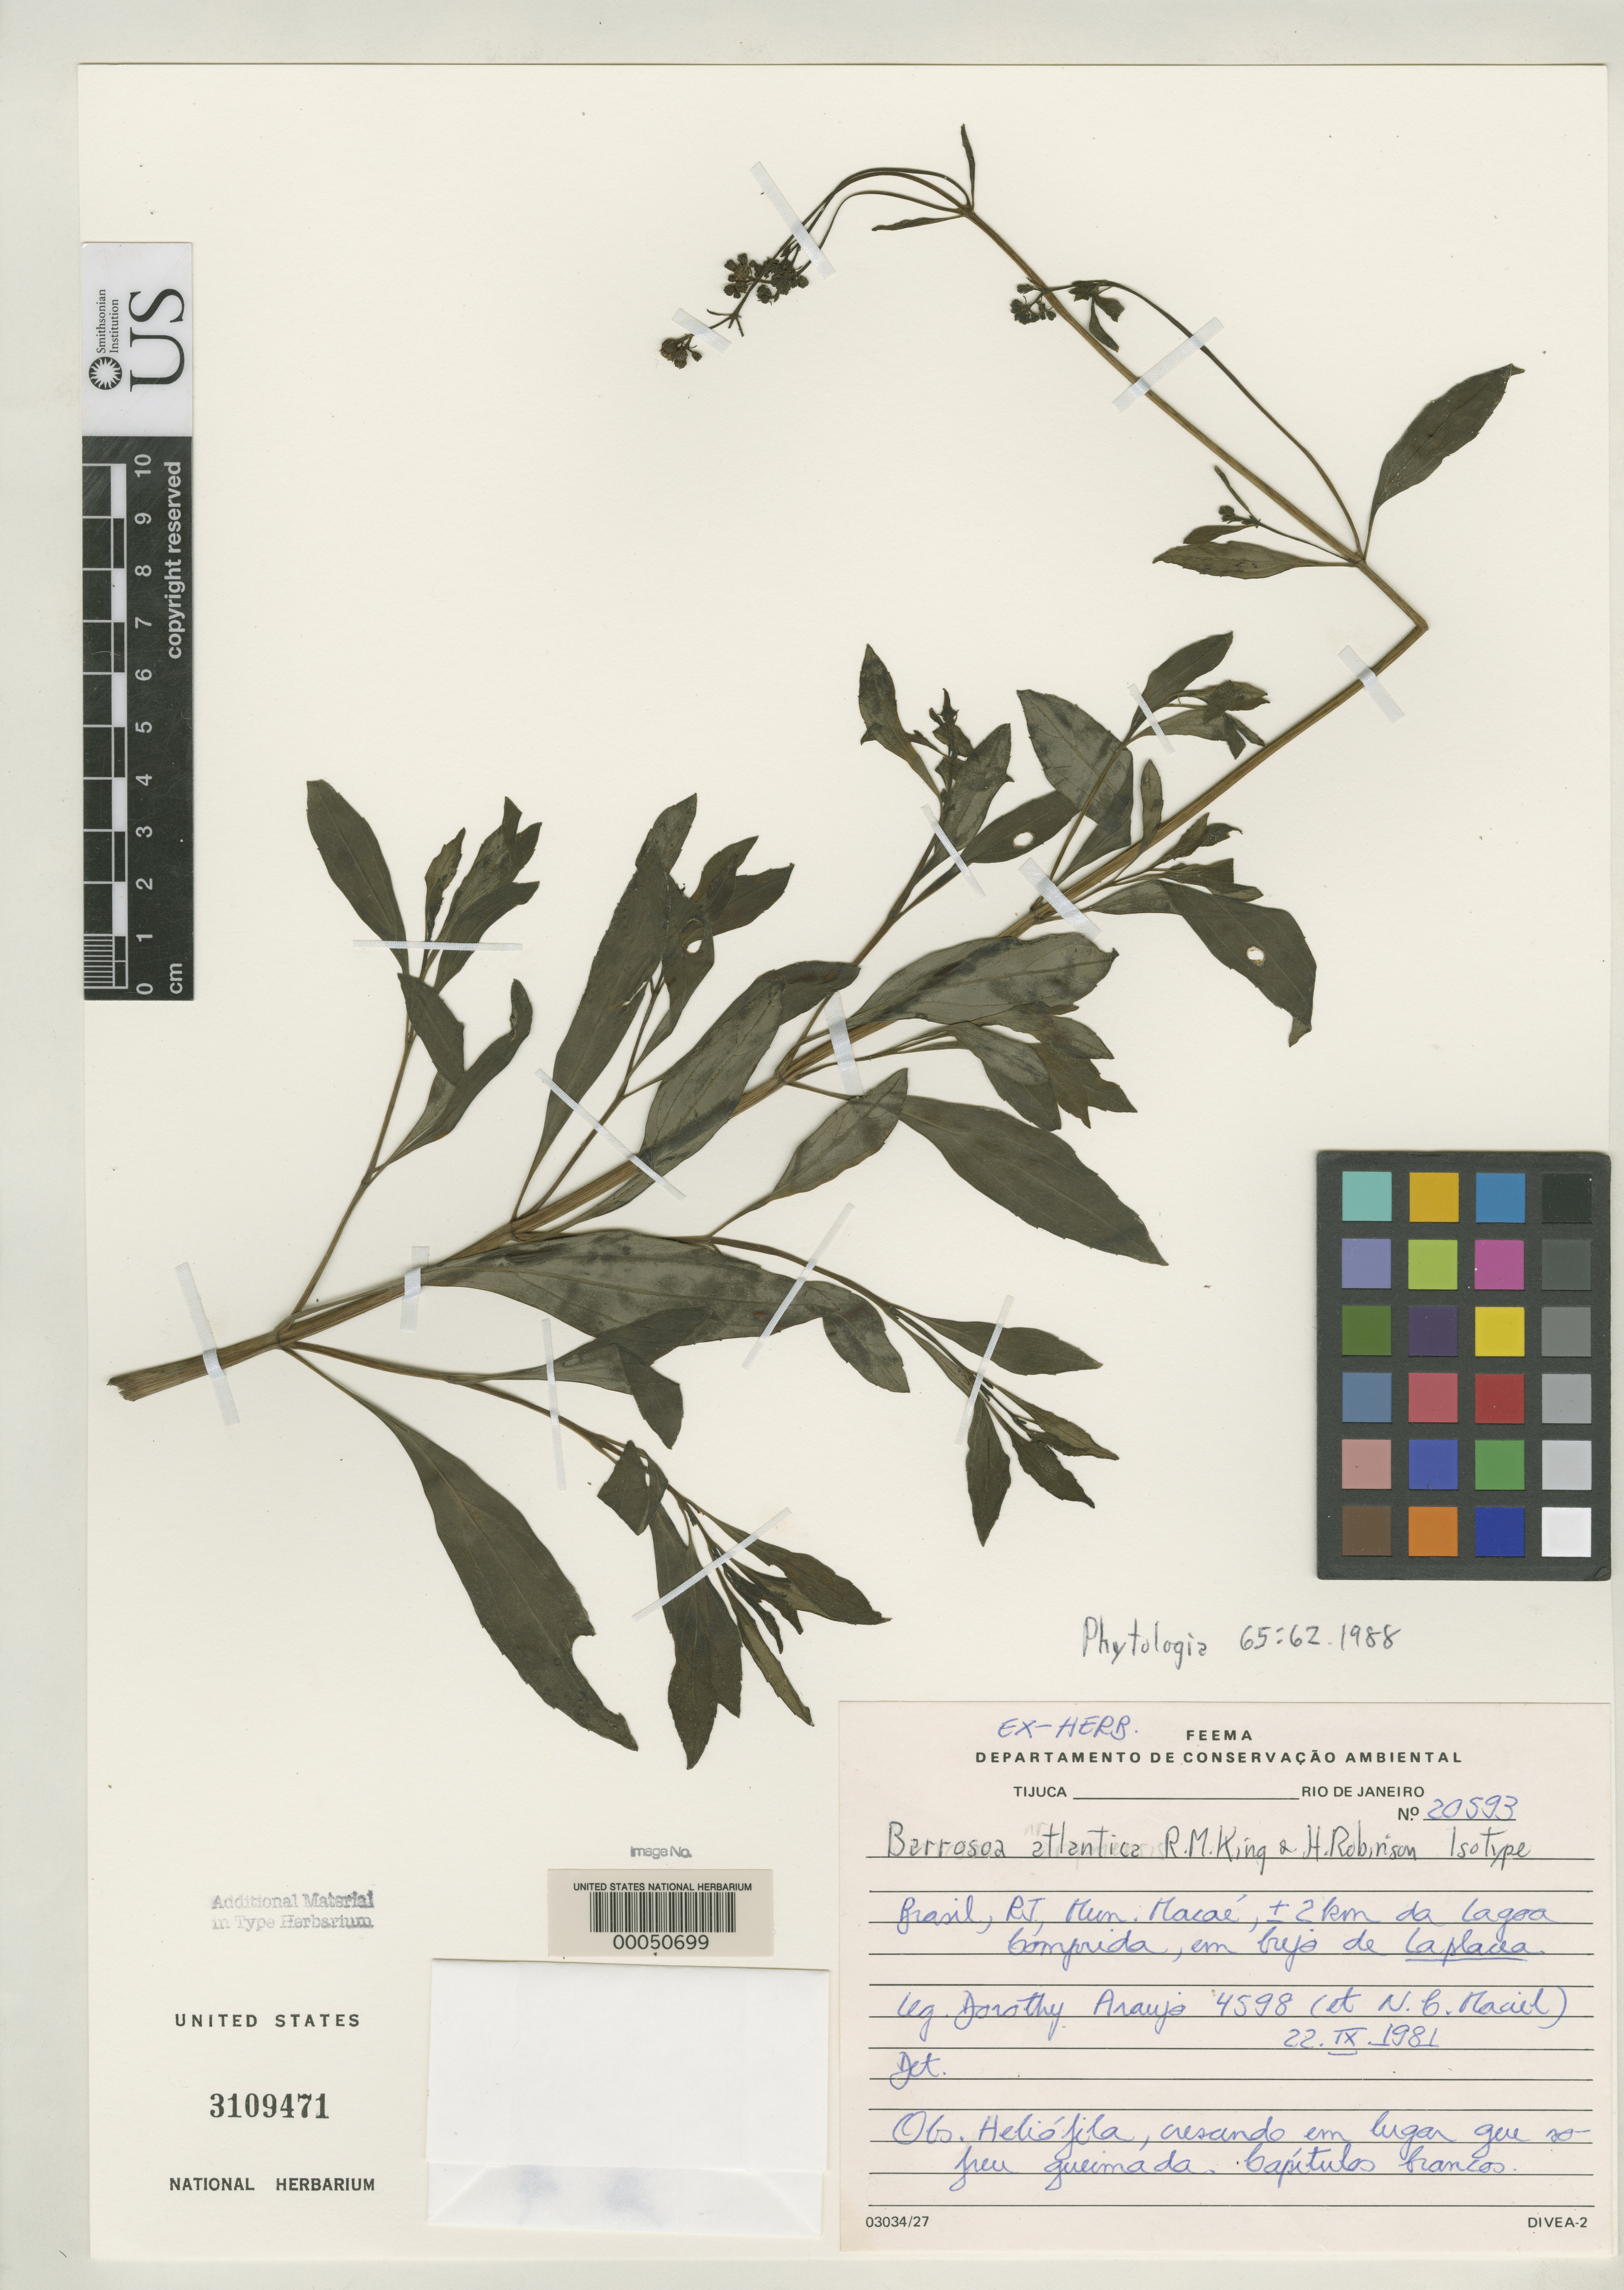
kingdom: Plantae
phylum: Tracheophyta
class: Magnoliopsida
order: Asterales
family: Asteraceae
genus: Barrosoa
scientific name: Barrosoa atlantica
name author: R.M. King & H. Rob.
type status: Isotype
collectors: D. Araujo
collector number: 4598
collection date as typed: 22 Oct 1981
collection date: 1981-10-22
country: Brazil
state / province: Rio de Janeiro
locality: Macae municipality, ca 2 km da Lagoa Comprida.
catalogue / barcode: US 3109471